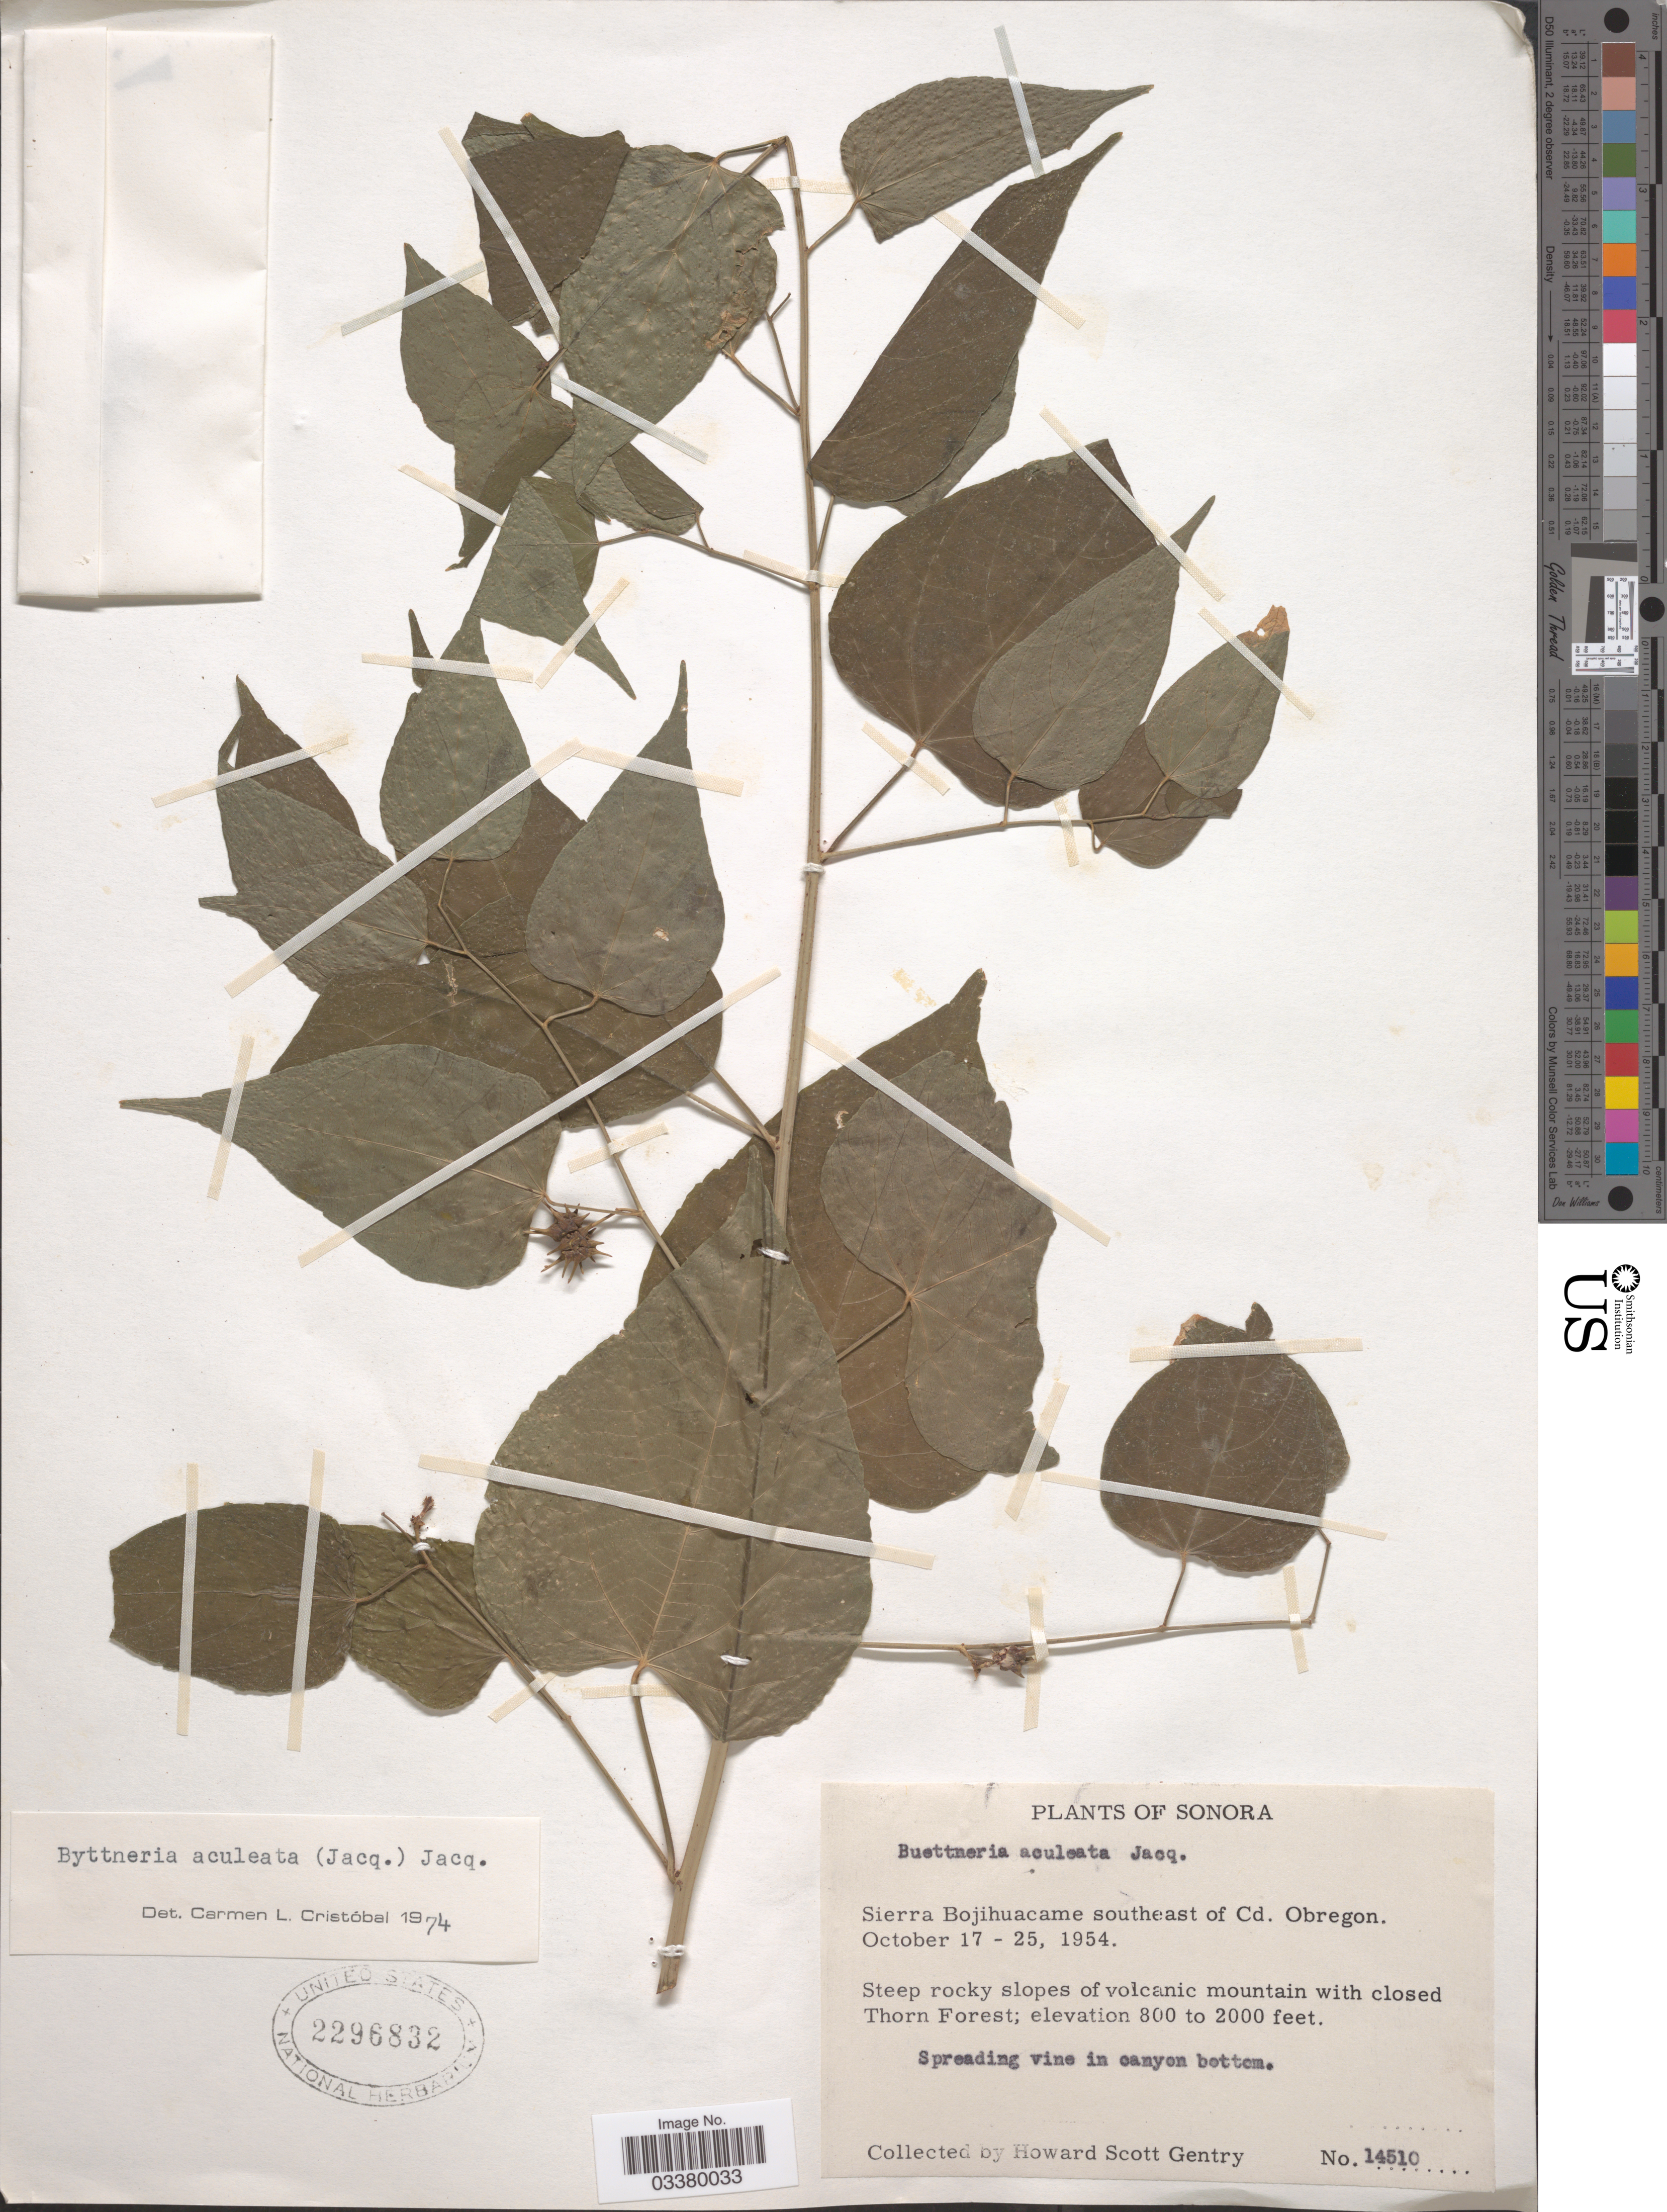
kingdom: Plantae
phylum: Tracheophyta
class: Magnoliopsida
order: Malvales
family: Malvaceae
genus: Byttneria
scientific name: Byttneria aculeata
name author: (Jacq.) Jacq.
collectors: H. S. Gentry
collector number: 14510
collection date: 1954-10-17/1954-10-25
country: Mexico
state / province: Sonora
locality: Sierra Bojihuacame southeast of Cd. Obregon.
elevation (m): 244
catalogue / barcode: US 2296832